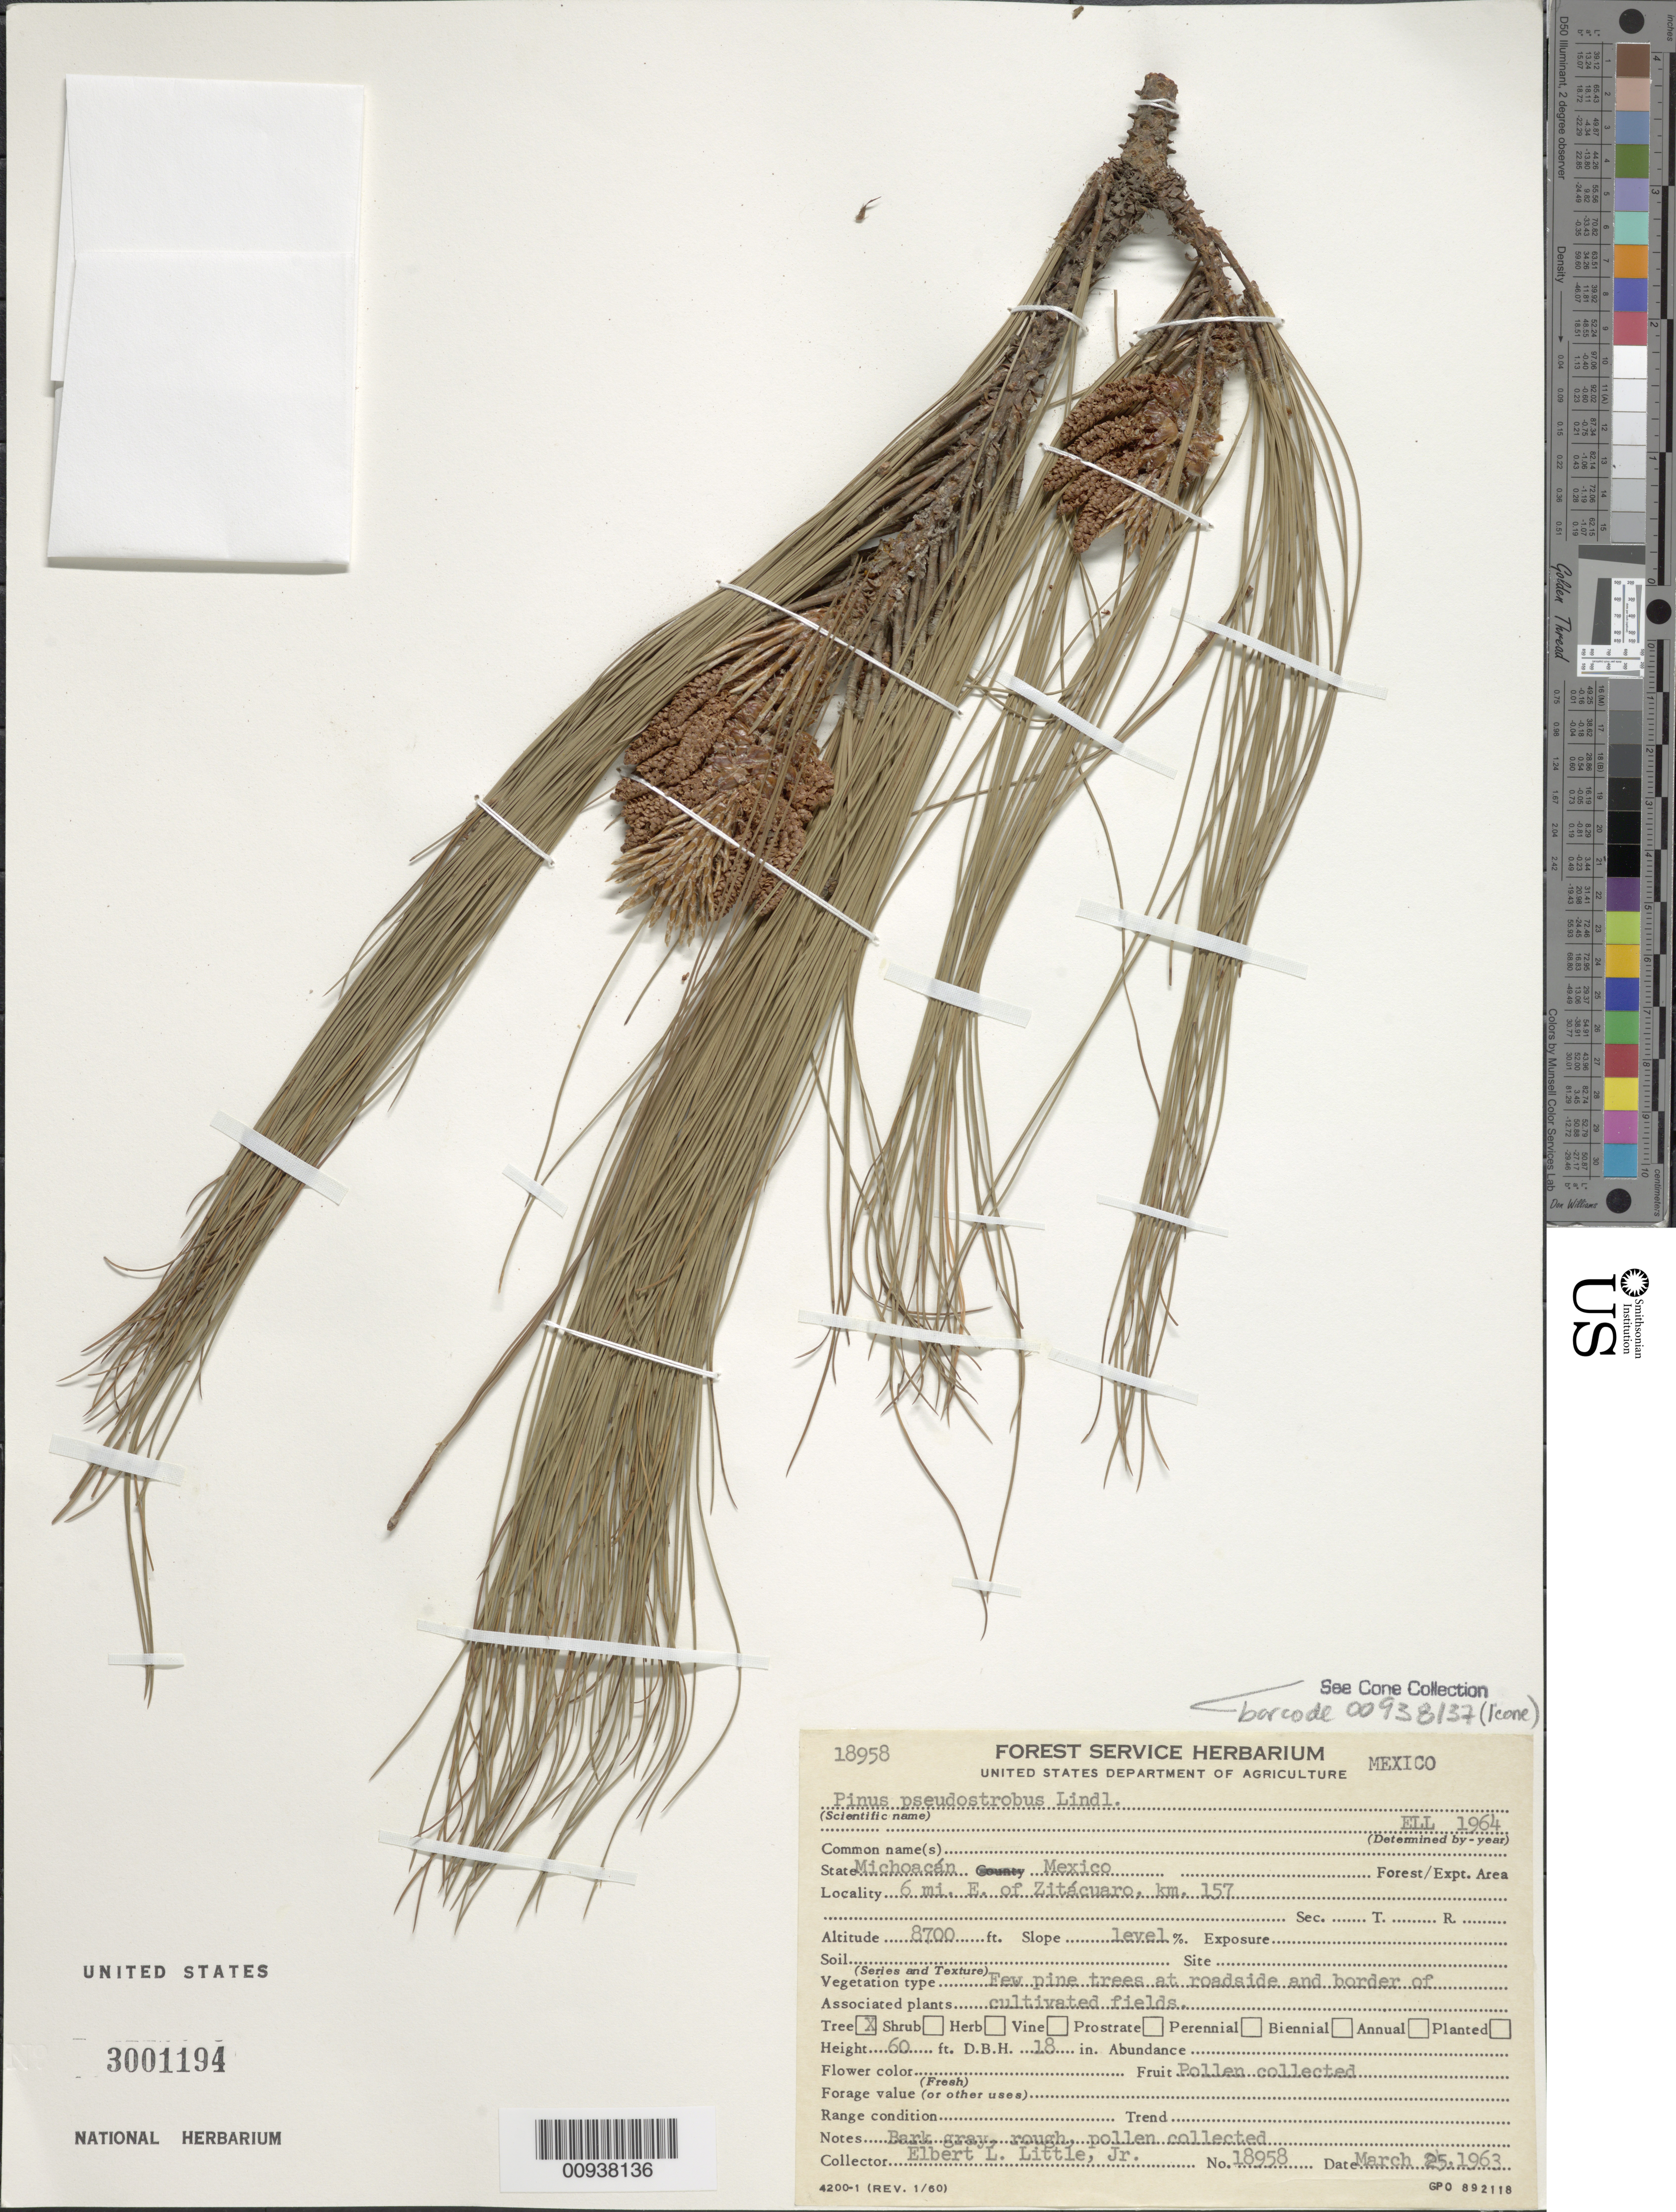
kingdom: Plantae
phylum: Tracheophyta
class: Pinopsida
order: Pinales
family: Pinaceae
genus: Pinus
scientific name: Pinus pseudostrobus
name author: Lindl.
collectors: E. L. Little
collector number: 18958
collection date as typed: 25 Mar 1963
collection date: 1963-03-25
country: Mexico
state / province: Michoacán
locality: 6 mi. E of Zitácuaro, km. 157.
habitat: Few pine trees at roadside and border of cultivated fields. Slope level.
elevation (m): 2652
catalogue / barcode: US 3001194